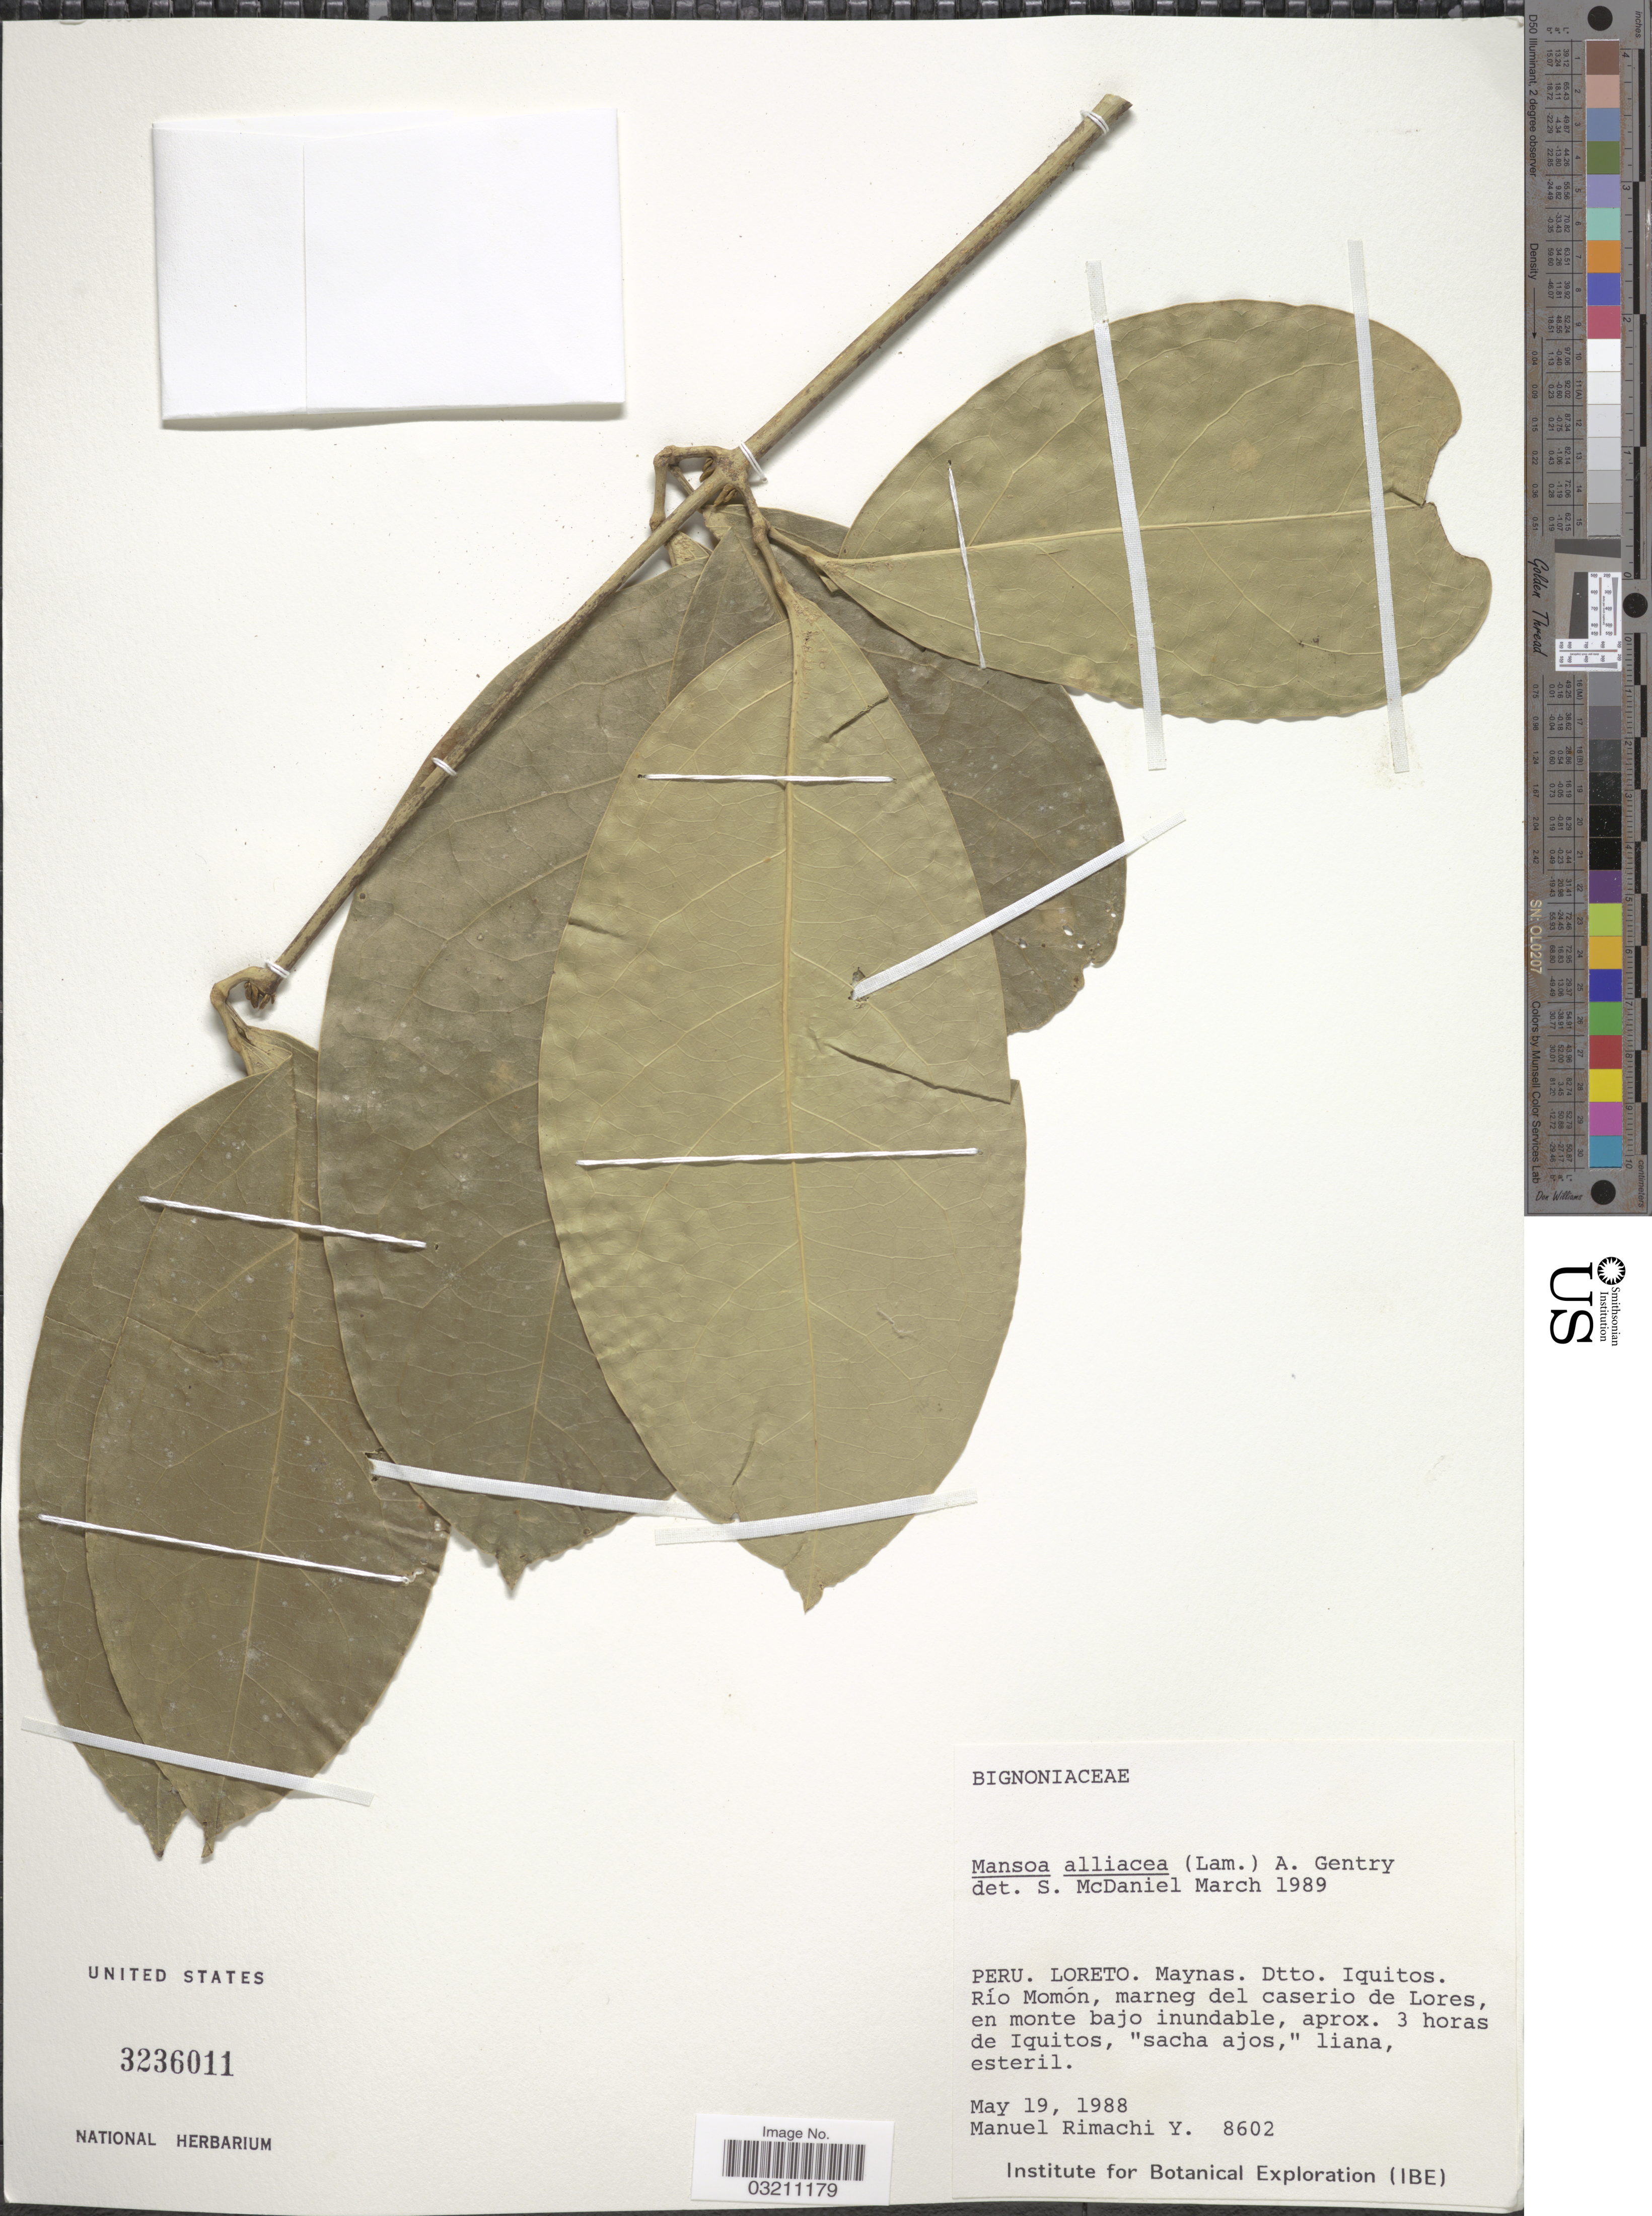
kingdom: Plantae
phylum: Tracheophyta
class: Magnoliopsida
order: Lamiales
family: Bignoniaceae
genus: Mansoa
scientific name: Mansoa alliacea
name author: (Lam.) A.H. Gentry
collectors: M. Rimachi Y.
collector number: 8602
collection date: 1988-05-19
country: Peru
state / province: Loreto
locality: Maynas. Dtto. Iquitos. Río Momón, marneg del caserio de Lores, en monte bajo inundable, aprox. 3 horas de Iquitos.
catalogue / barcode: US 3236011